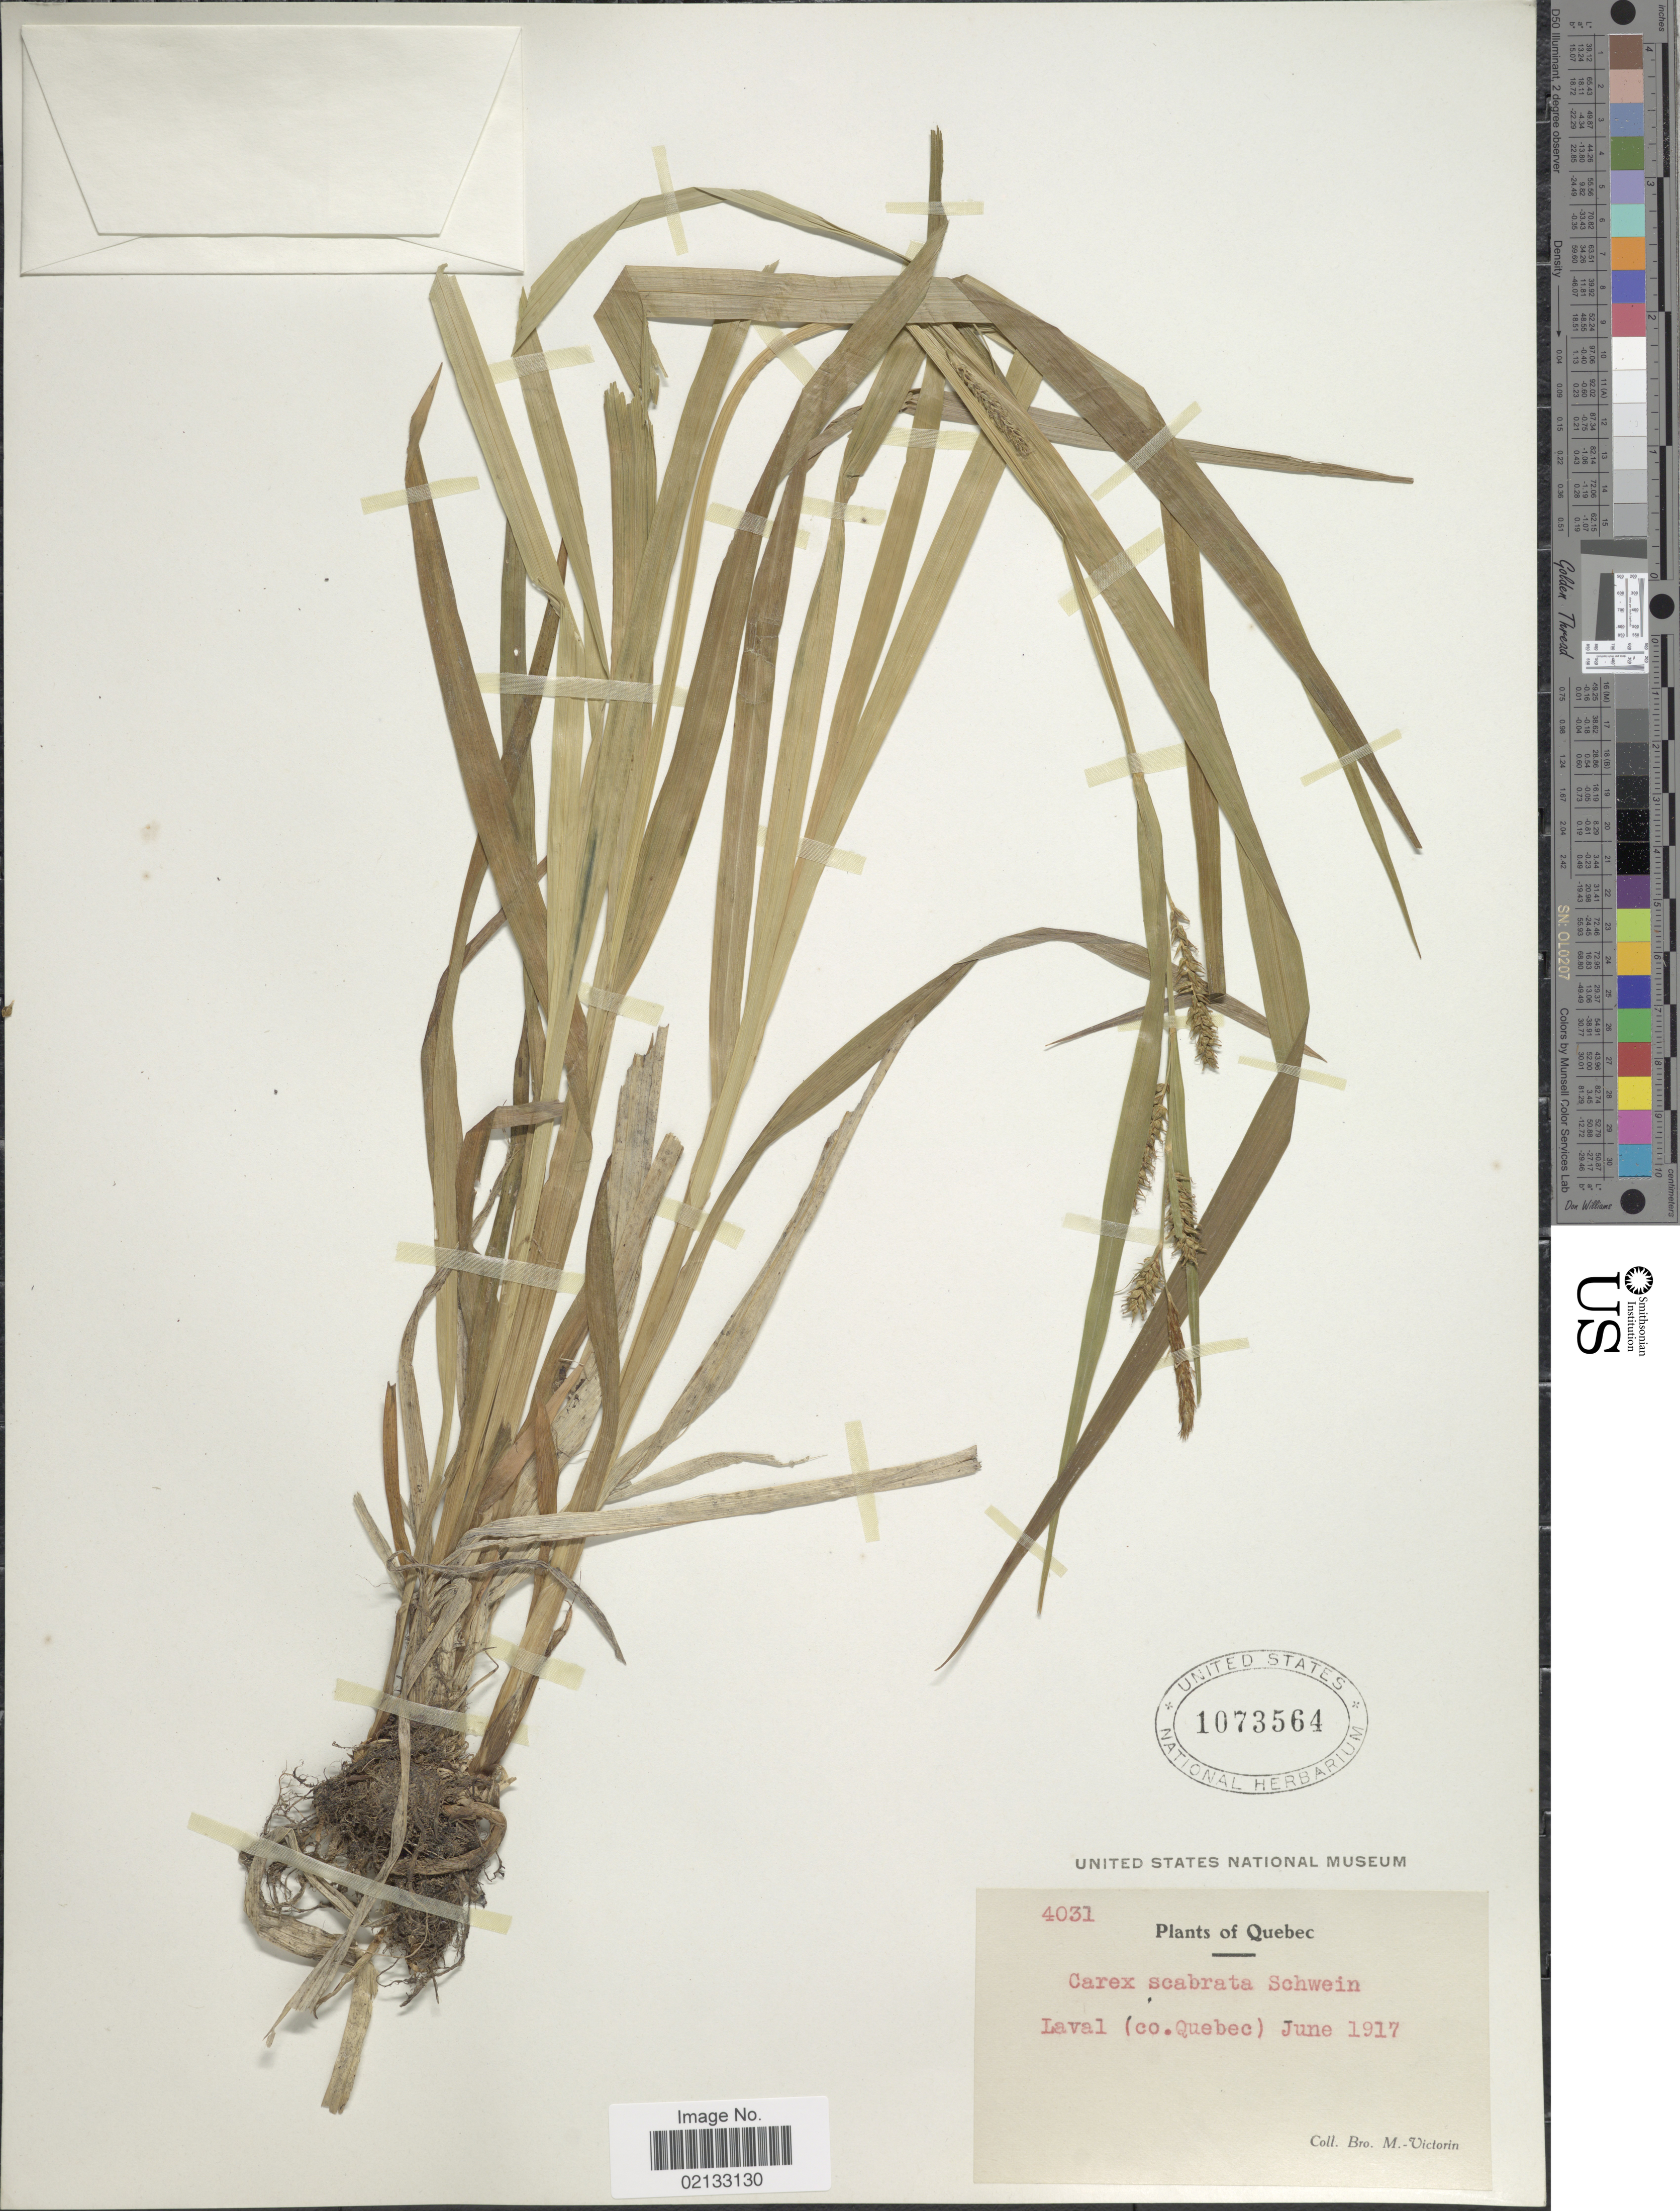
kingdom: Plantae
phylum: Tracheophyta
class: Liliopsida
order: Poales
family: Cyperaceae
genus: Carex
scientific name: Carex scabrata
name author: Schwein.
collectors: Fr. Marie-Victorin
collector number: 4031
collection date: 1917-06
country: Canada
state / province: Quebec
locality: Laval (co.Quebec)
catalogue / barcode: US 1073564